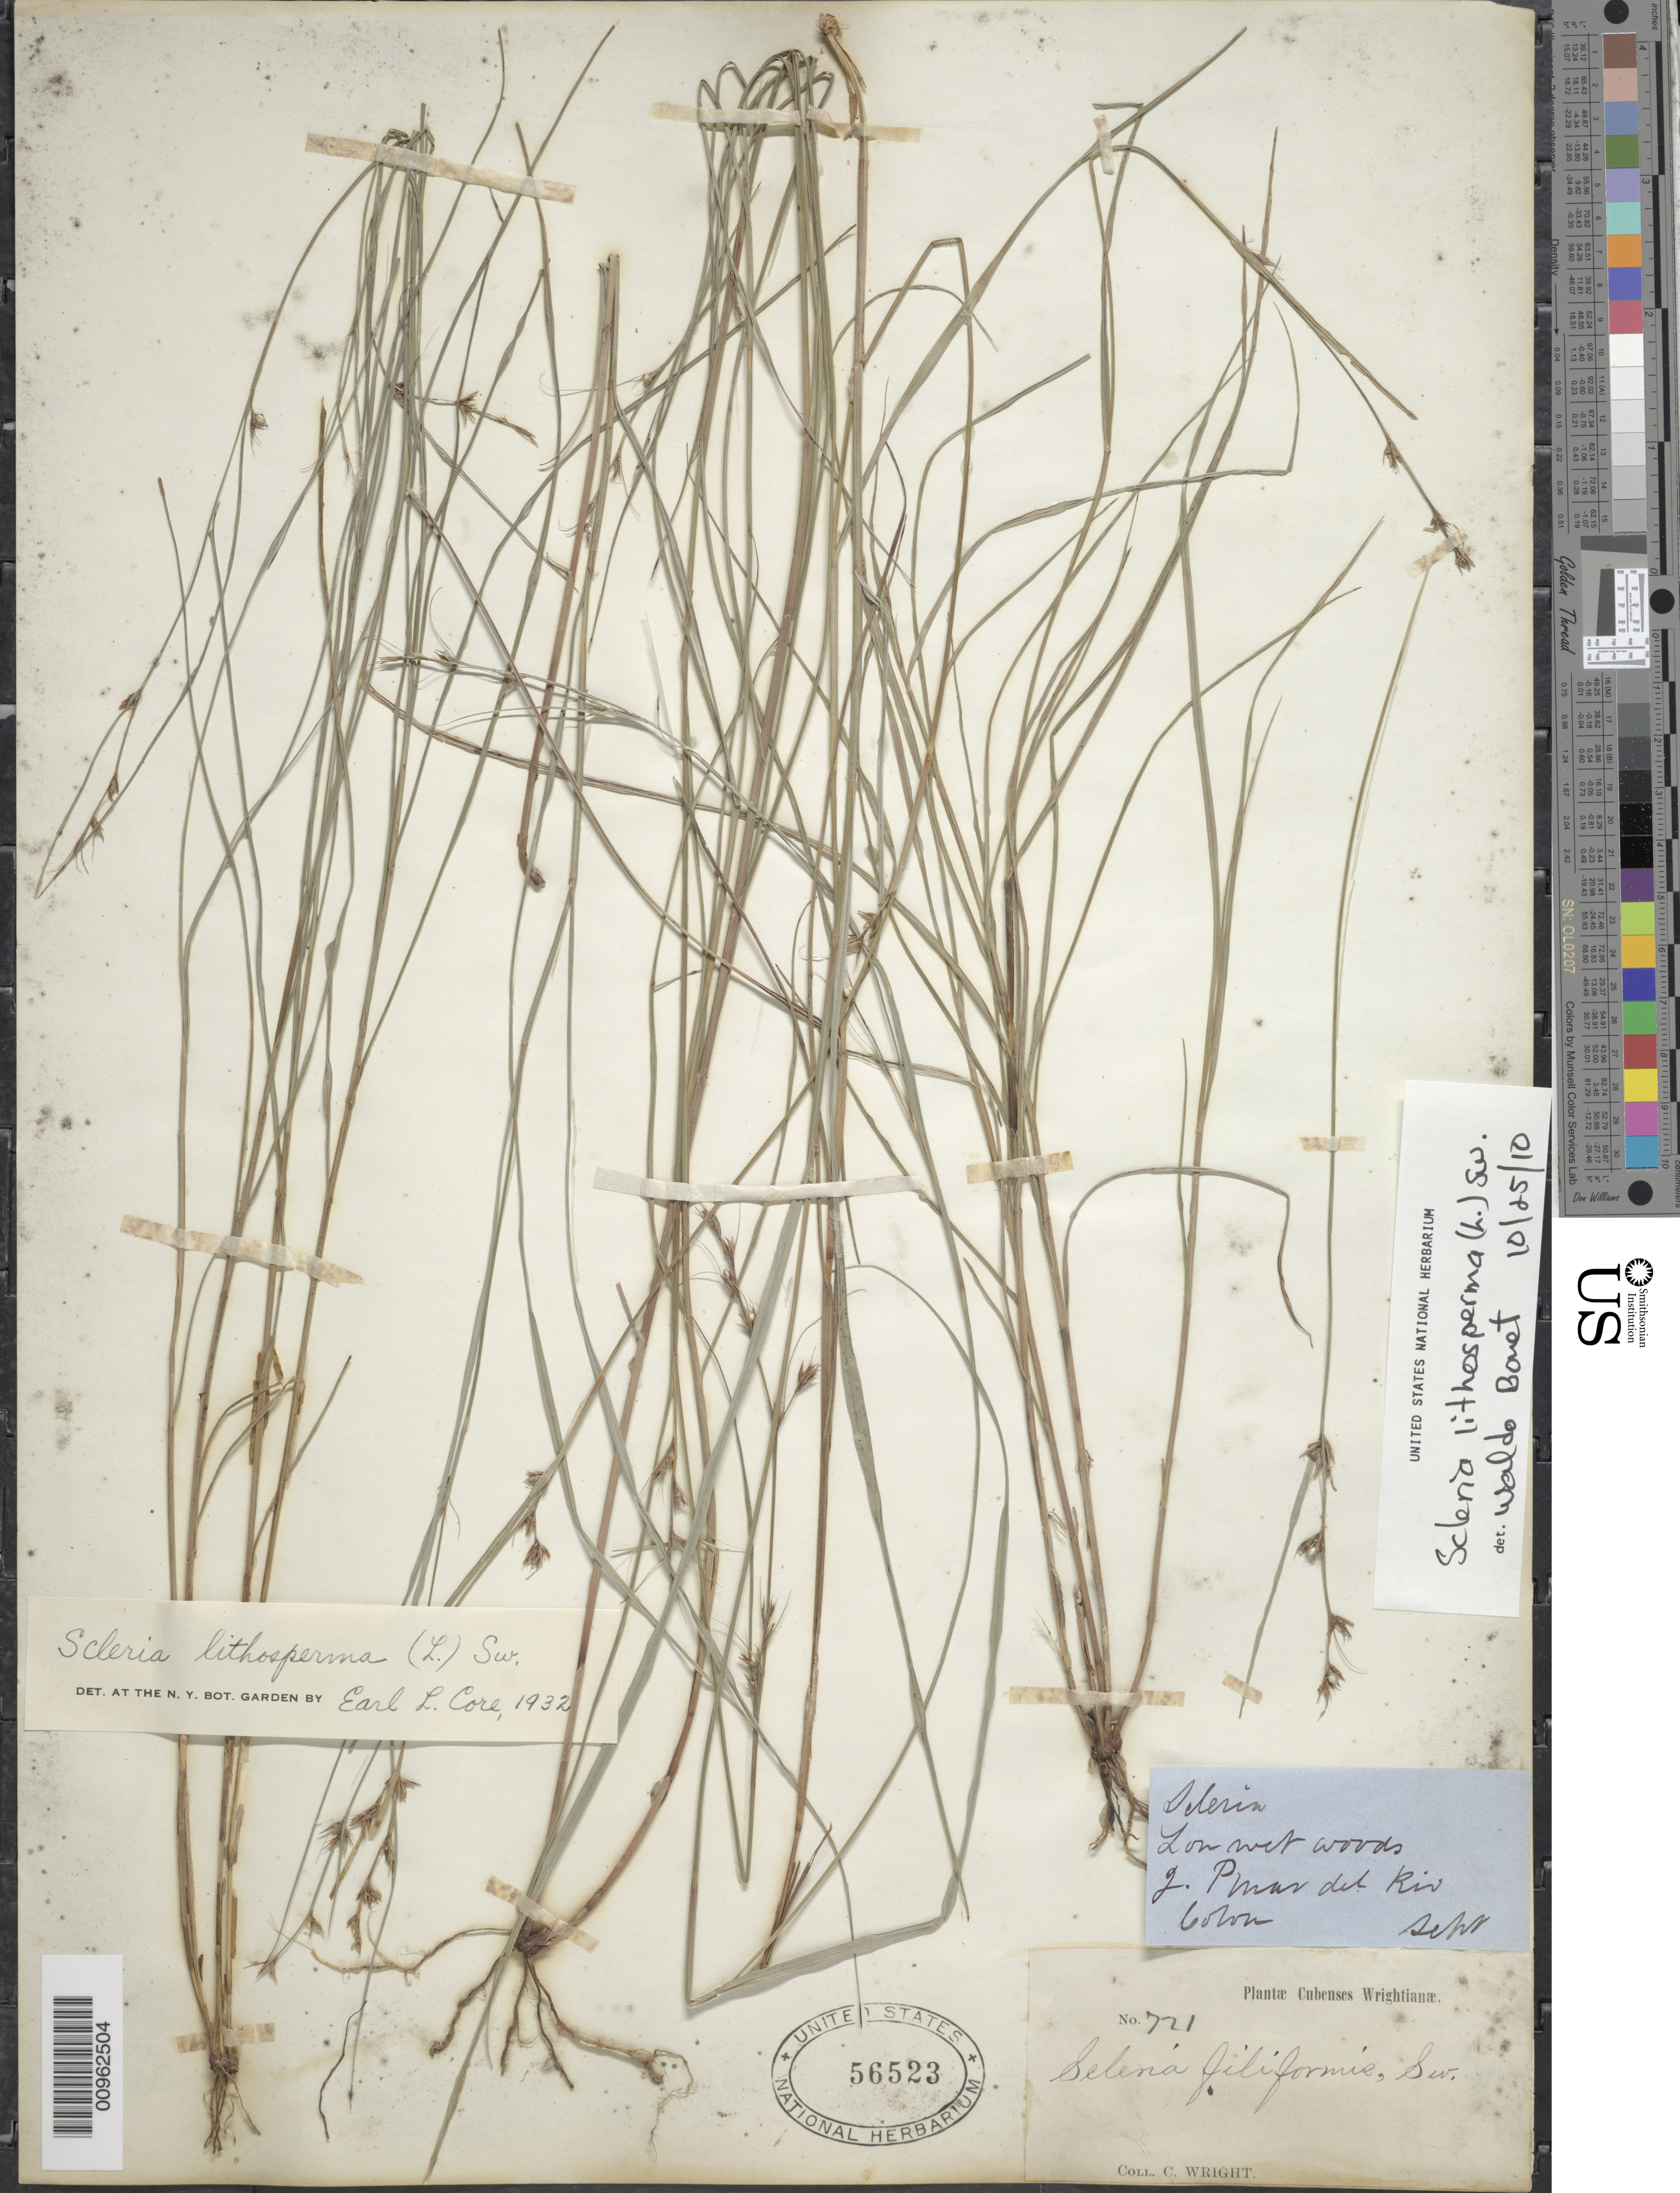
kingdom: Plantae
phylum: Tracheophyta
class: Liliopsida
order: Poales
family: Cyperaceae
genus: Scleria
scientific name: Scleria lithosperma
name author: (L.) Sw.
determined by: Core, E. L.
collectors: C. Wright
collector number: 721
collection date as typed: Sep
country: Cuba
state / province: Pinar del Rio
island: Cuba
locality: Colon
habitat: Low wet woods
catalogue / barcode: US 56523